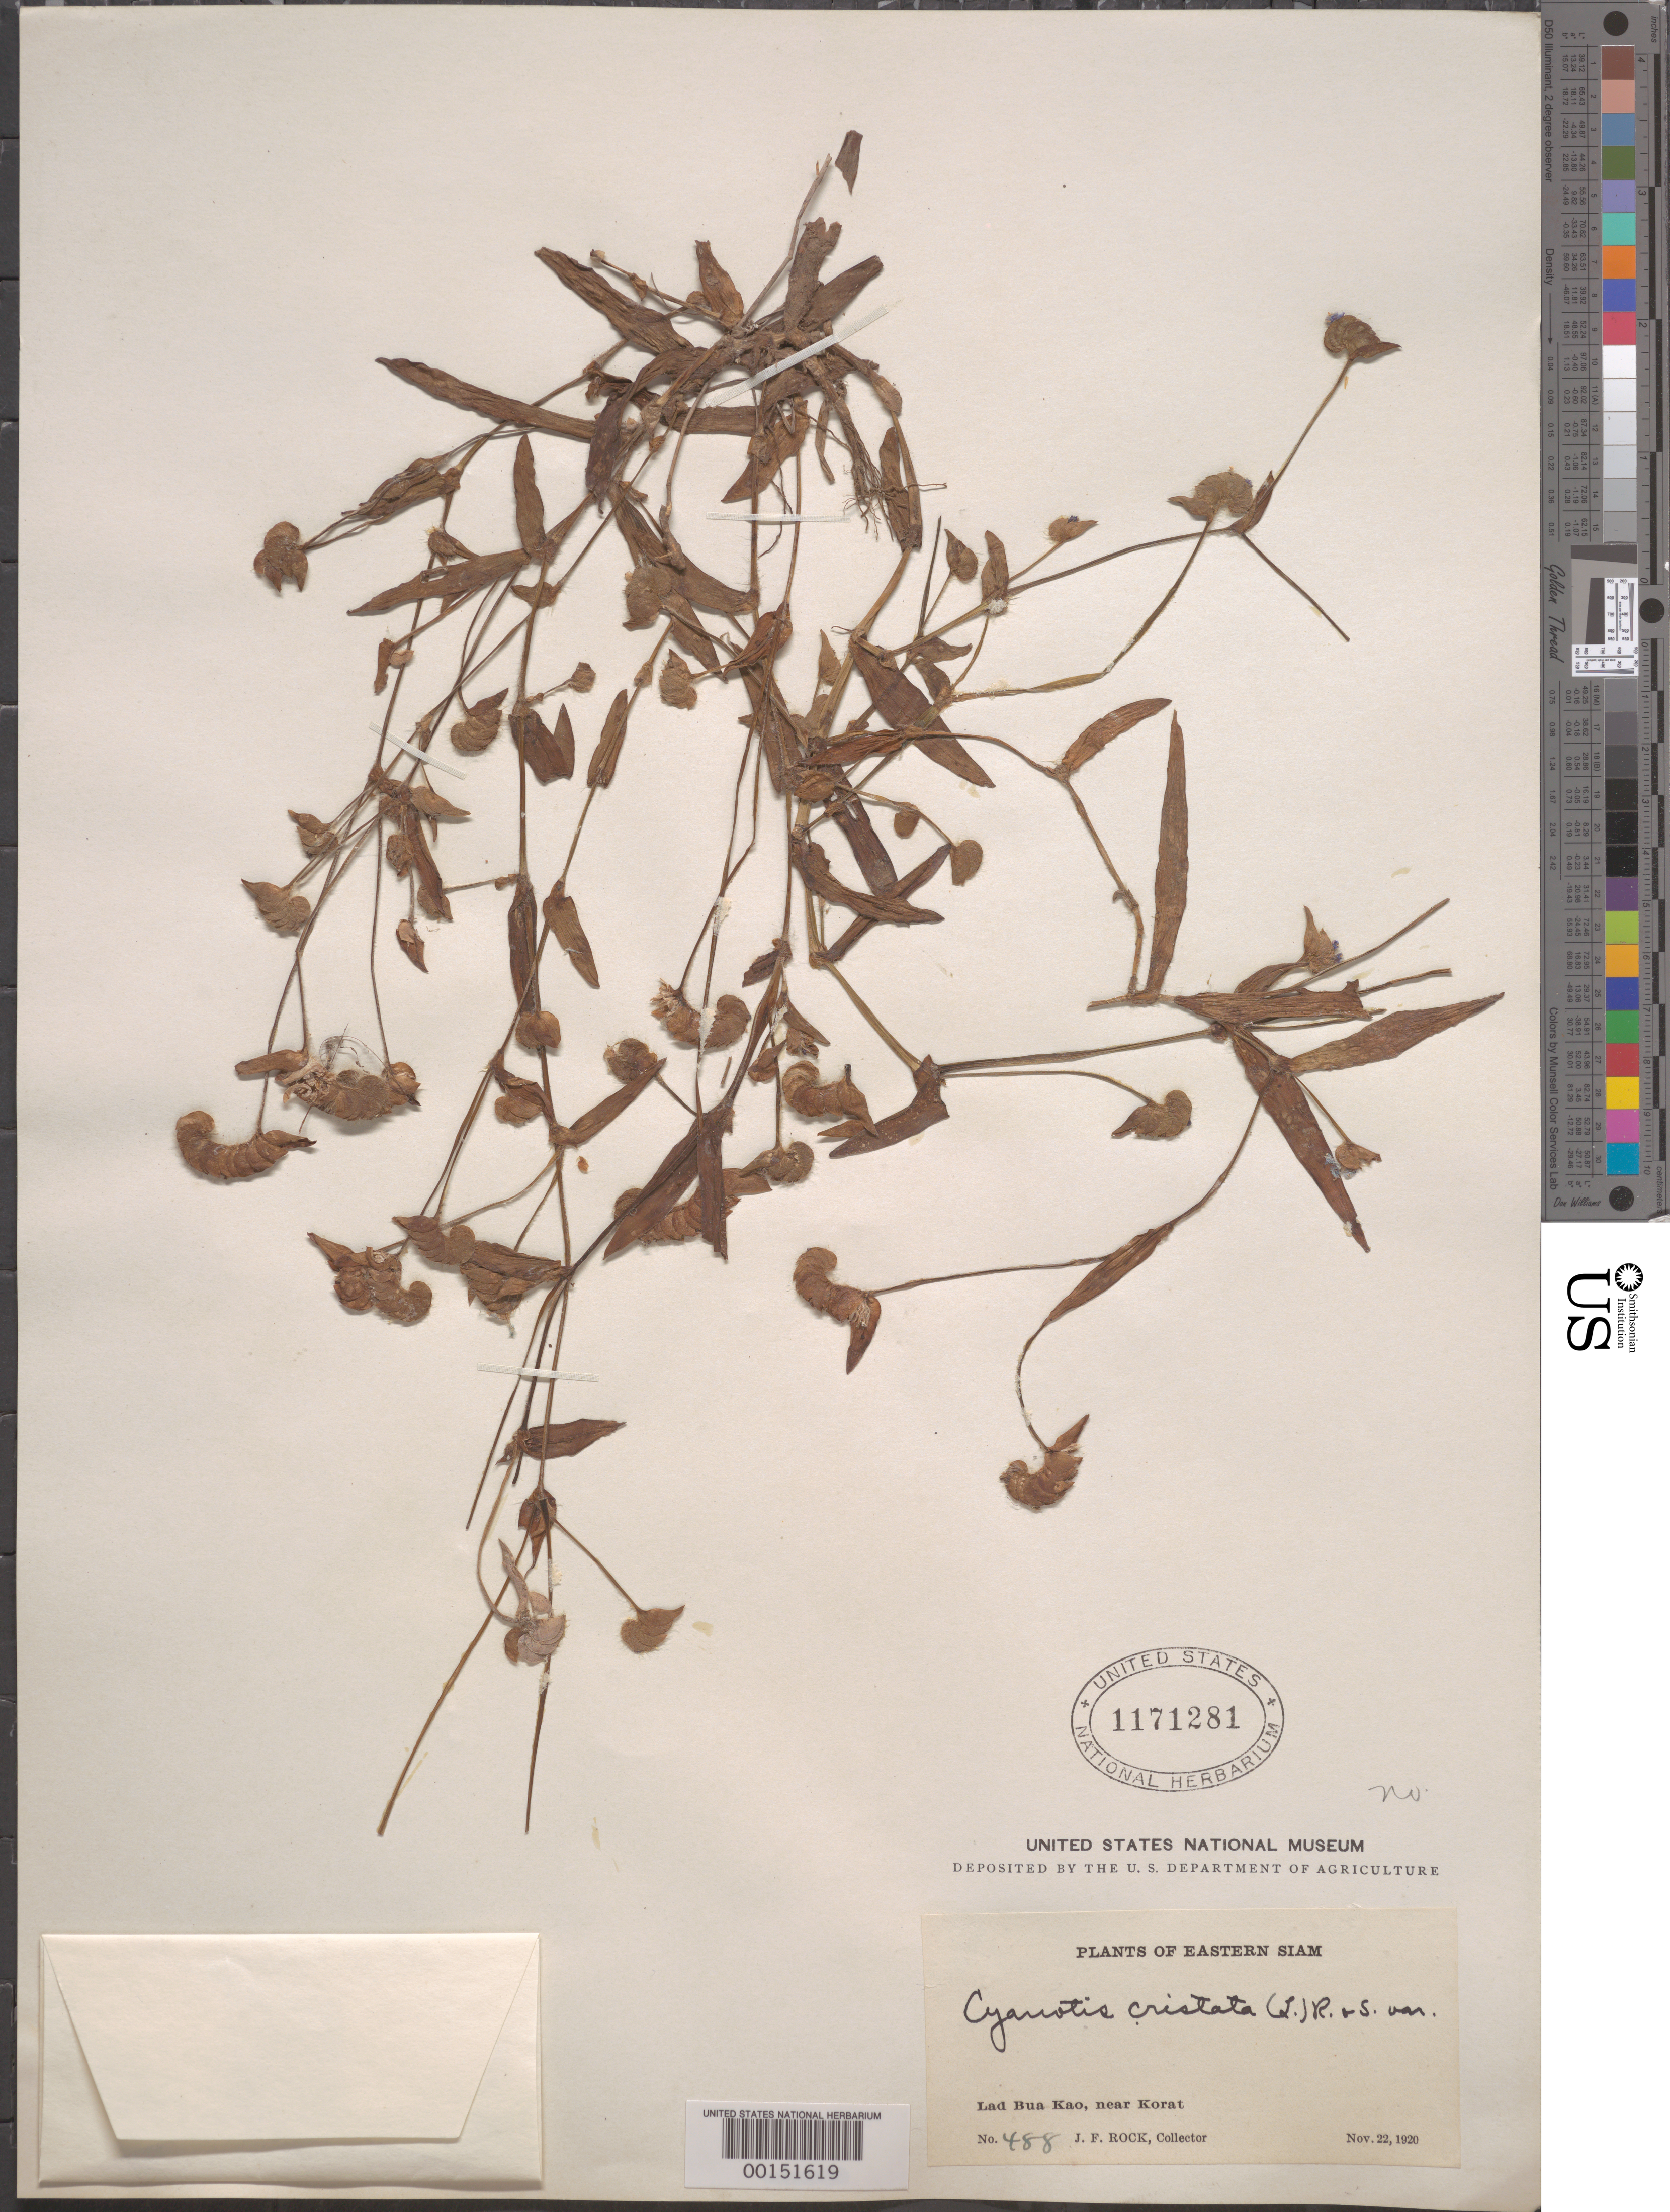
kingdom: Plantae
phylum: Tracheophyta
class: Liliopsida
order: Commelinales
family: Commelinaceae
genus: Cyanotis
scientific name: Cyanotis cristata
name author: (L.) D. Don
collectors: J. F. Rock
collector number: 488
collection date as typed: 22 Nov 1920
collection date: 1920-11-22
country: Thailand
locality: Lad bua kao, near korat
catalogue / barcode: US 1171281